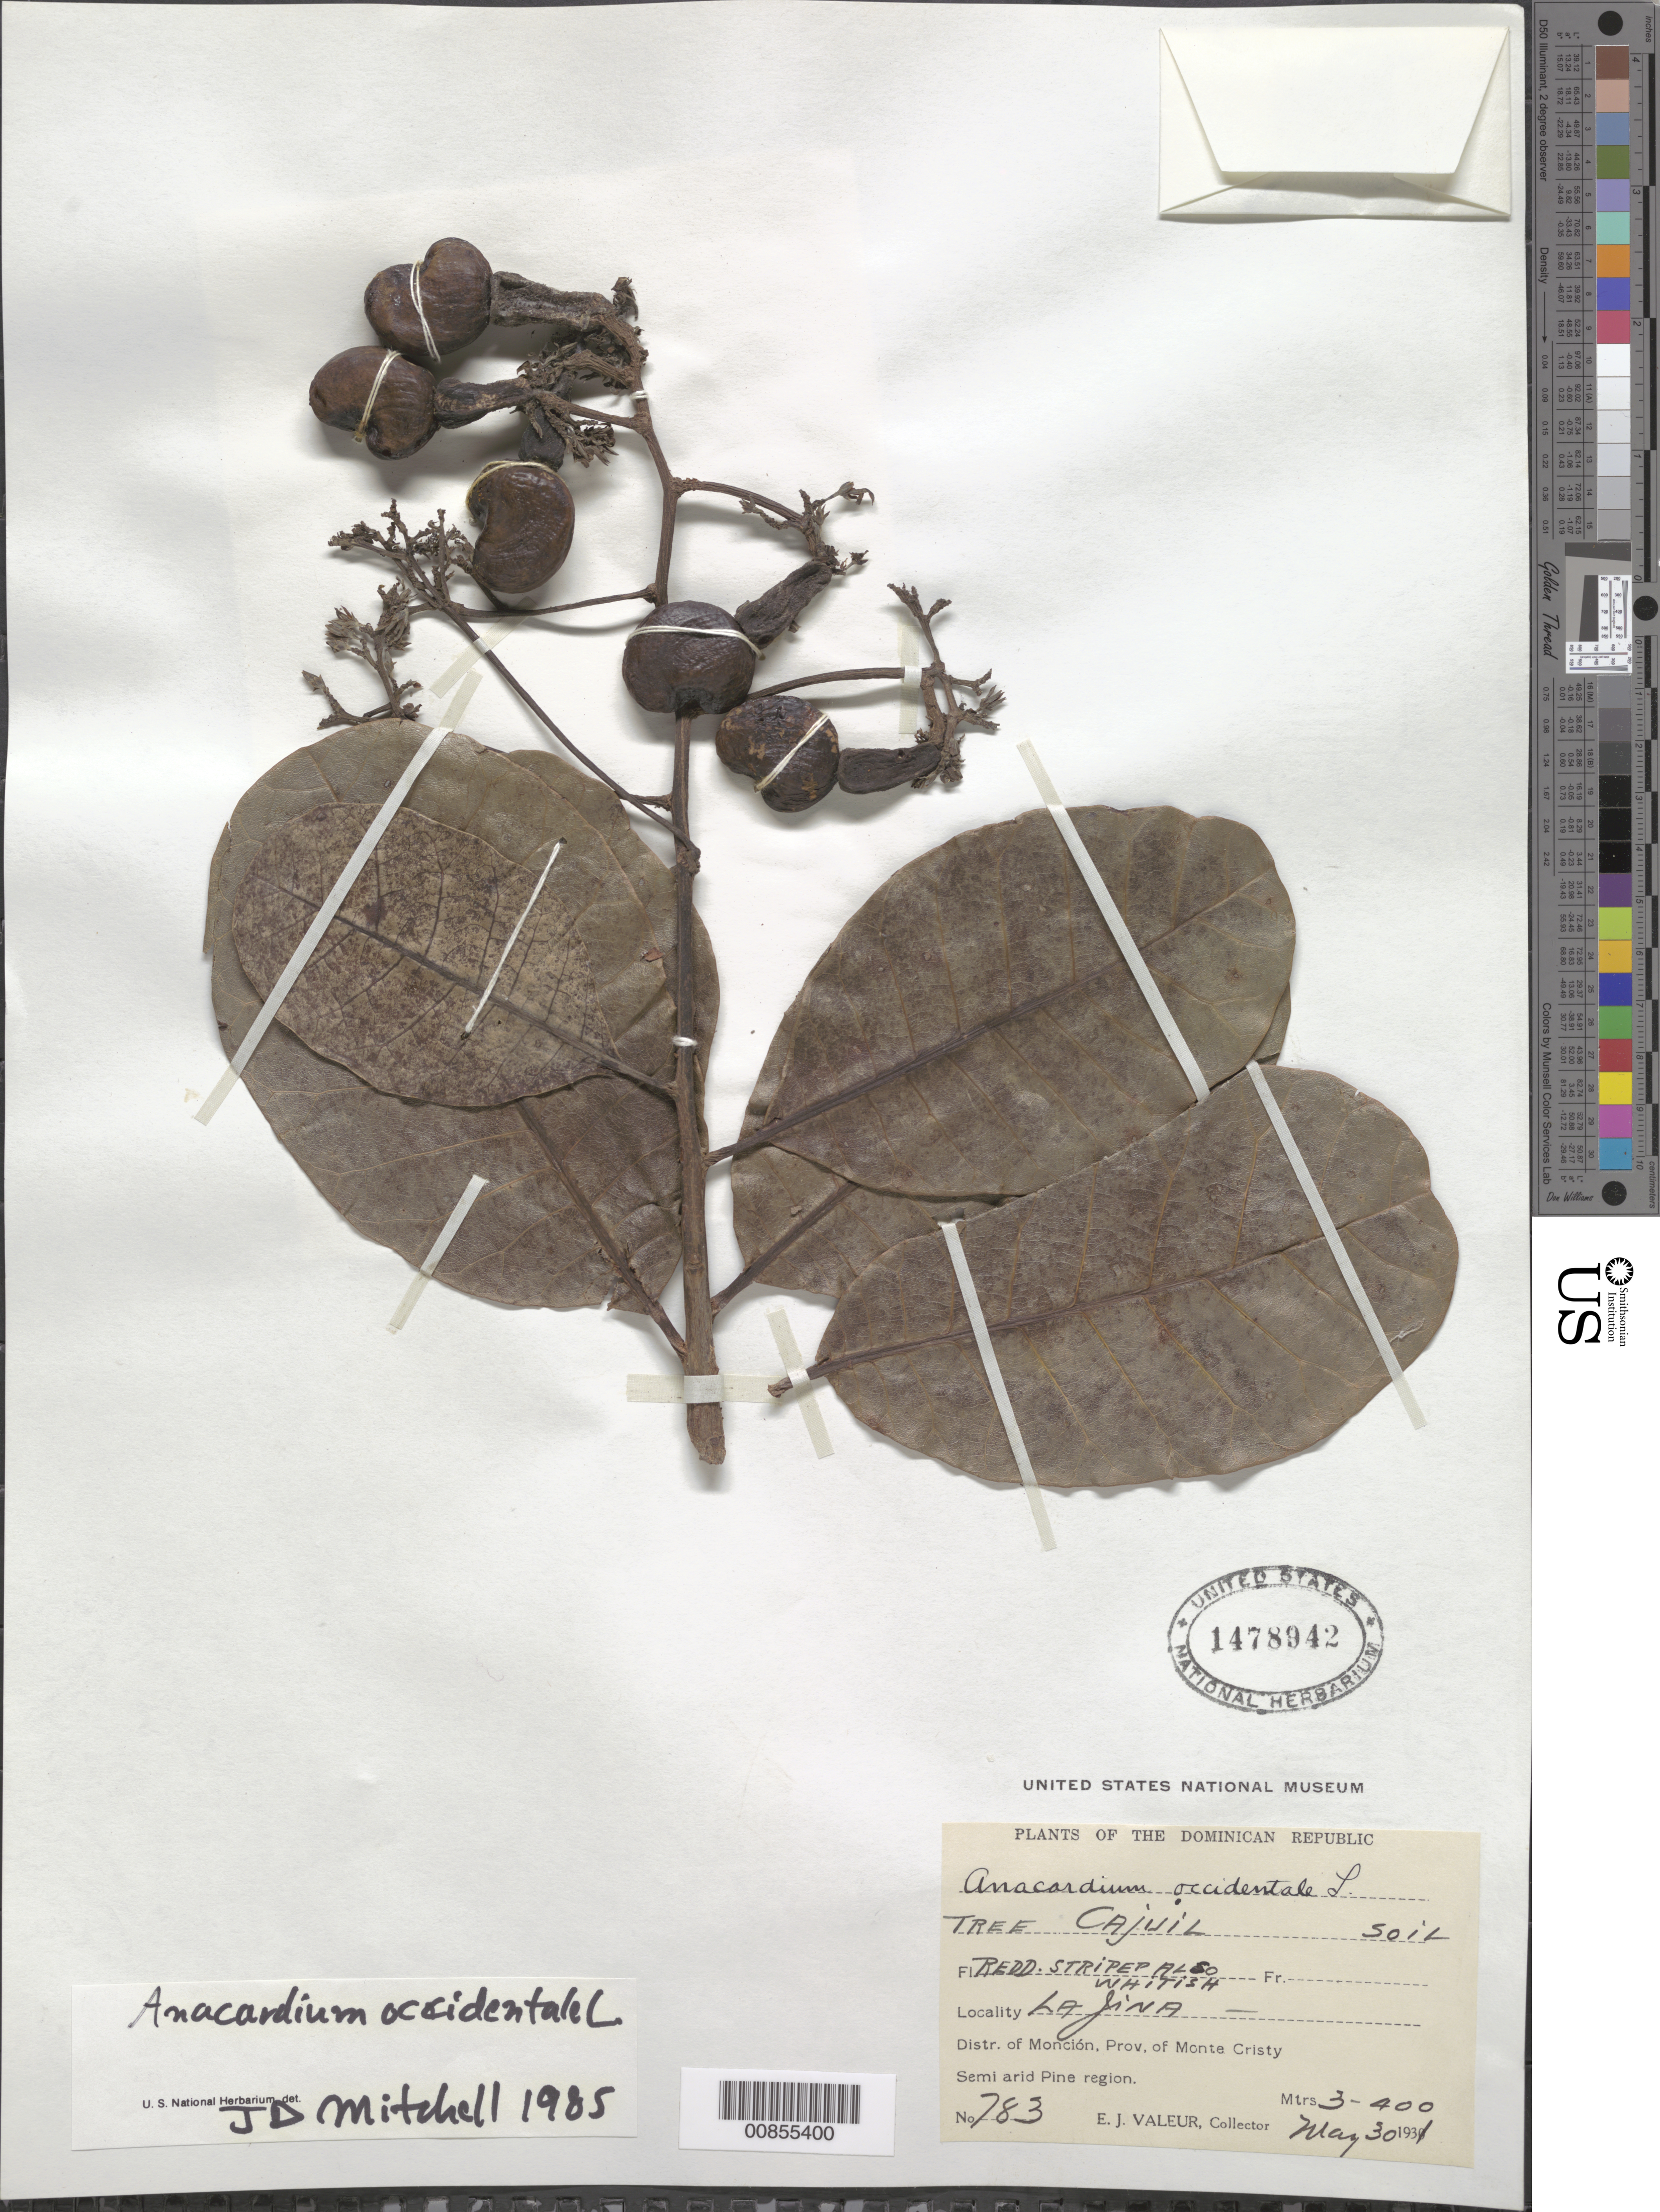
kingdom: Plantae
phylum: Tracheophyta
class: Magnoliopsida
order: Sapindales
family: Anacardiaceae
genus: Anacardium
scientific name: Anacardium occidentale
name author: L.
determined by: Mitchell, John D.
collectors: E. Valeur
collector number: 783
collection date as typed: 30 May 1930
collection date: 1930-05-30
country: Dominican Republic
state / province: Monte Cristi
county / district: Monción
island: Hispaniola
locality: Moncion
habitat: Semi arid pine region, soil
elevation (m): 300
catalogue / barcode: US 1478942